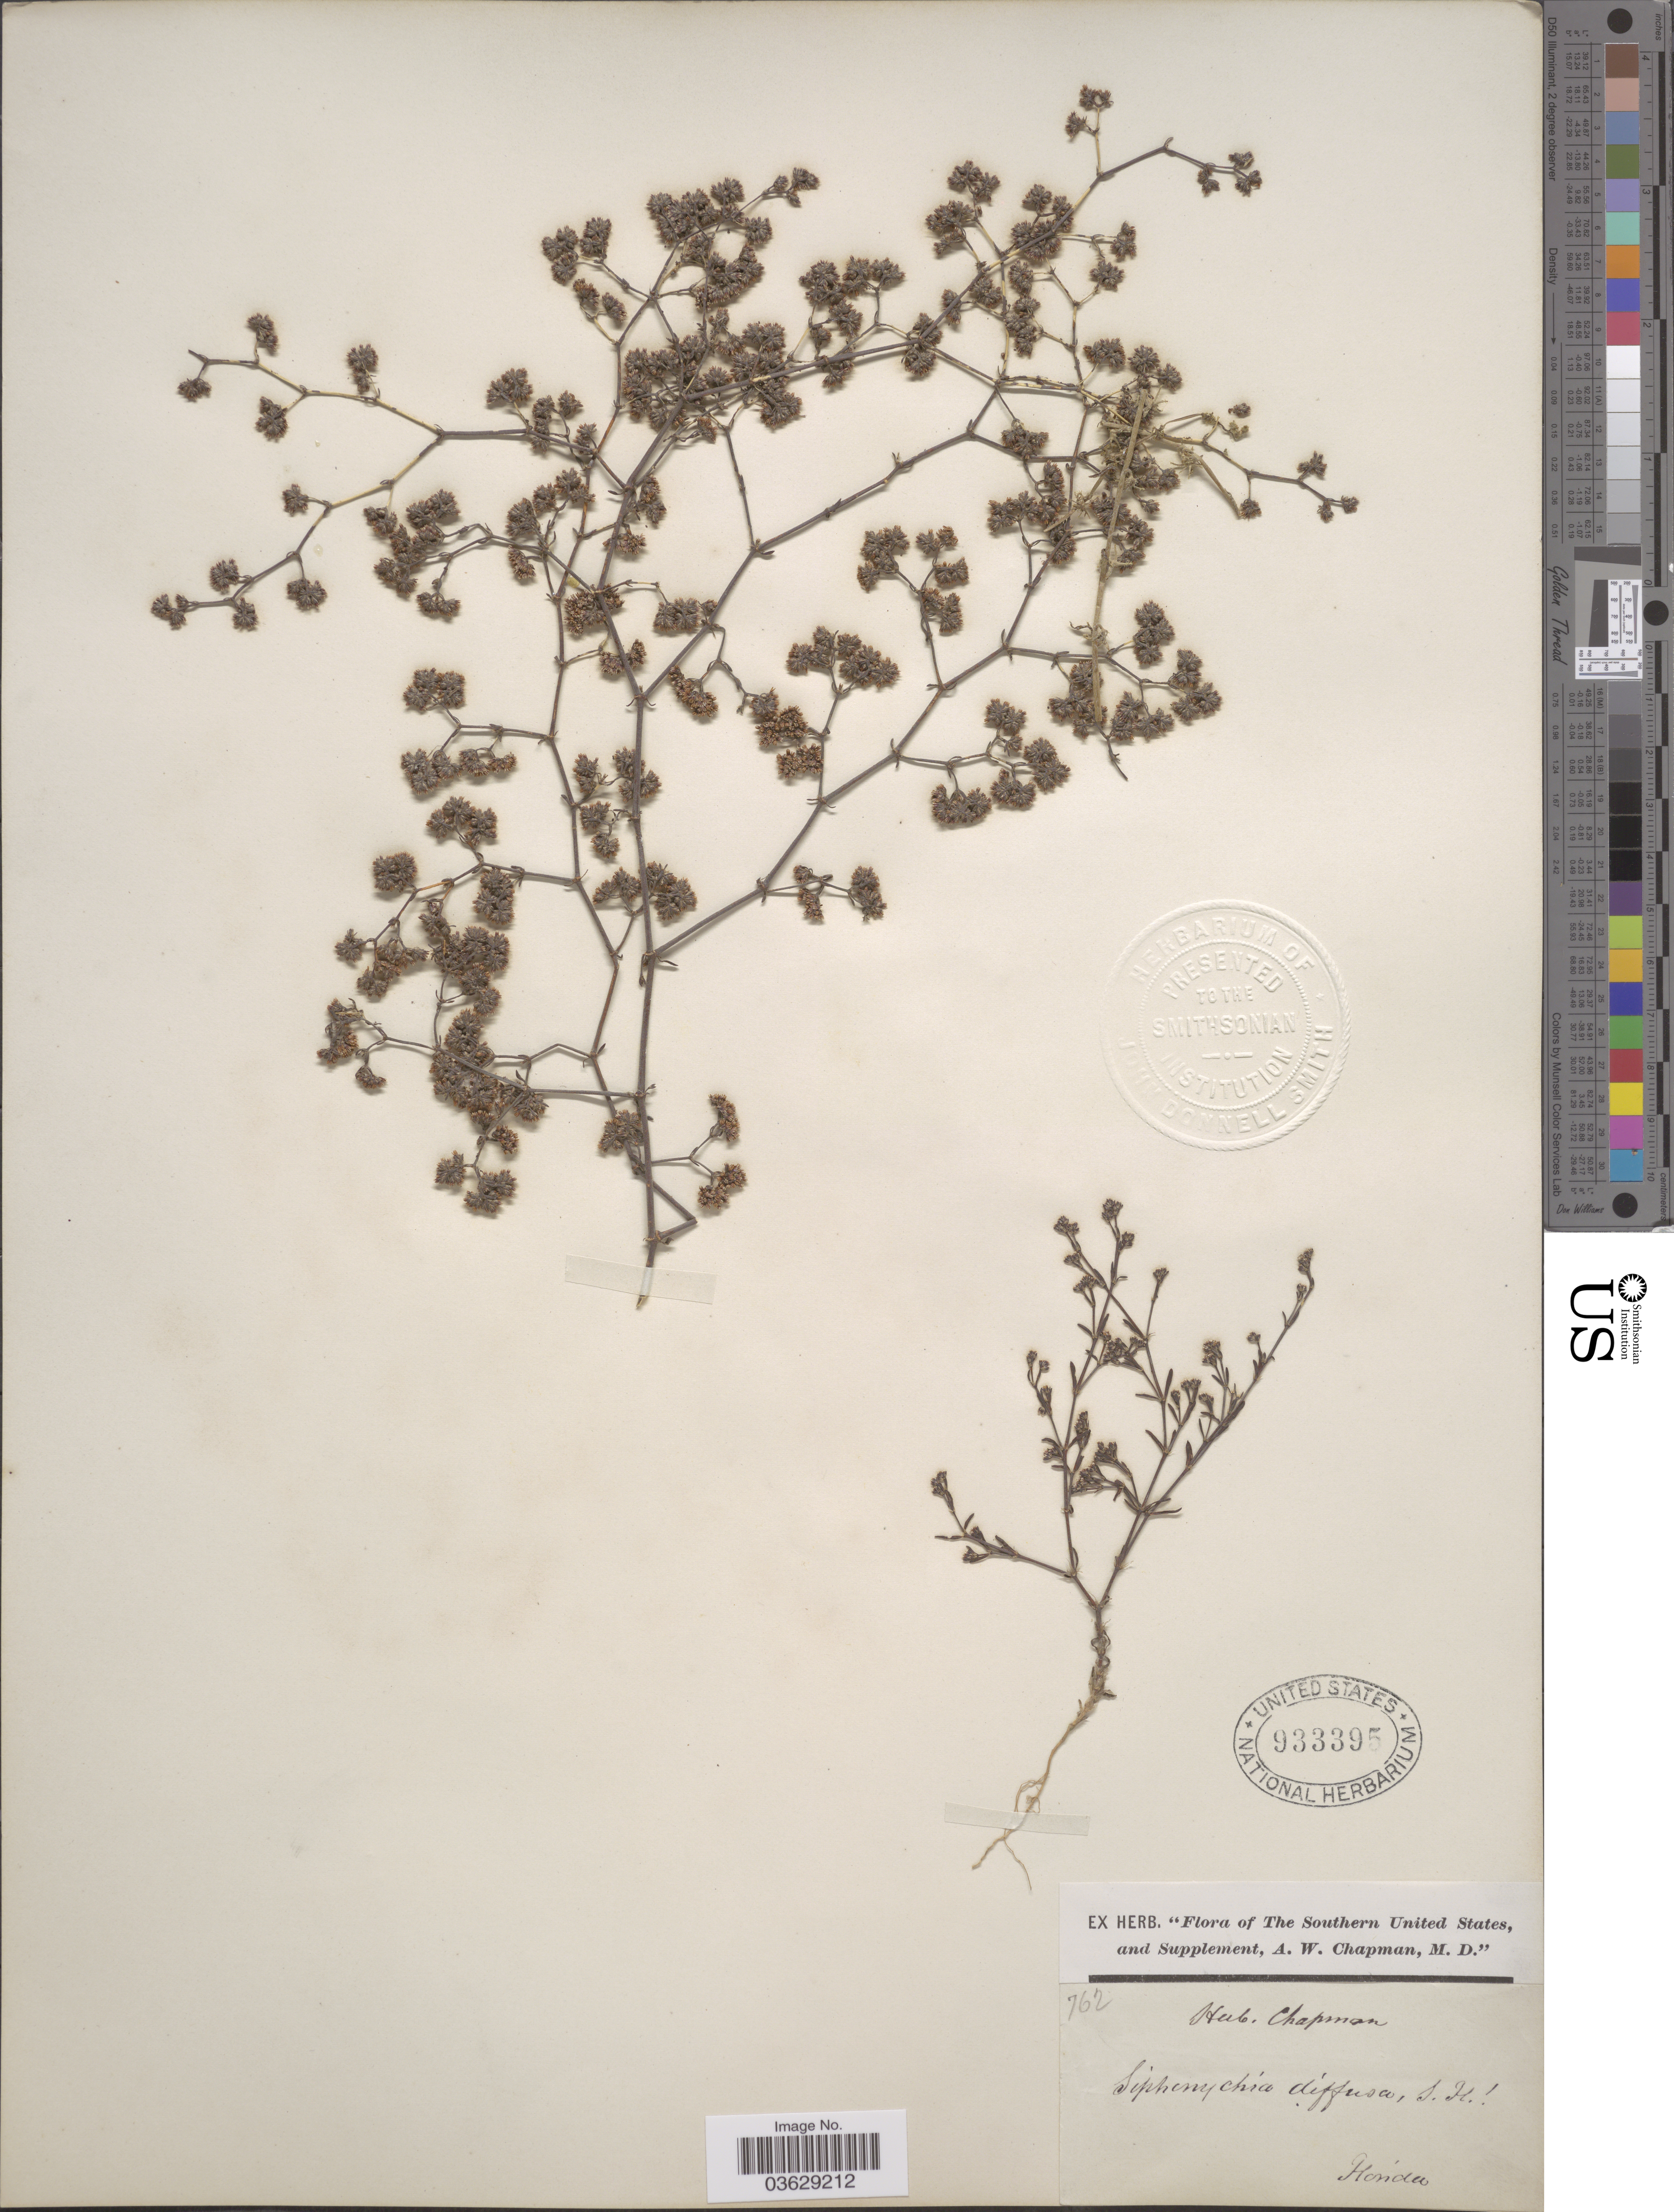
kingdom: Plantae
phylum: Tracheophyta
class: Magnoliopsida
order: Caryophyllales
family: Caryophyllaceae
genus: Paronychia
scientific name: Paronychia patula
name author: Shinners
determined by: Strong, Mark T., (BOT), Smithsonian Institution - National Museum of Natural History (UNITED STATES)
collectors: ex herb. A.W. Chapman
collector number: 762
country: United States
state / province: Florida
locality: The Southern United States.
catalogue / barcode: US 933395